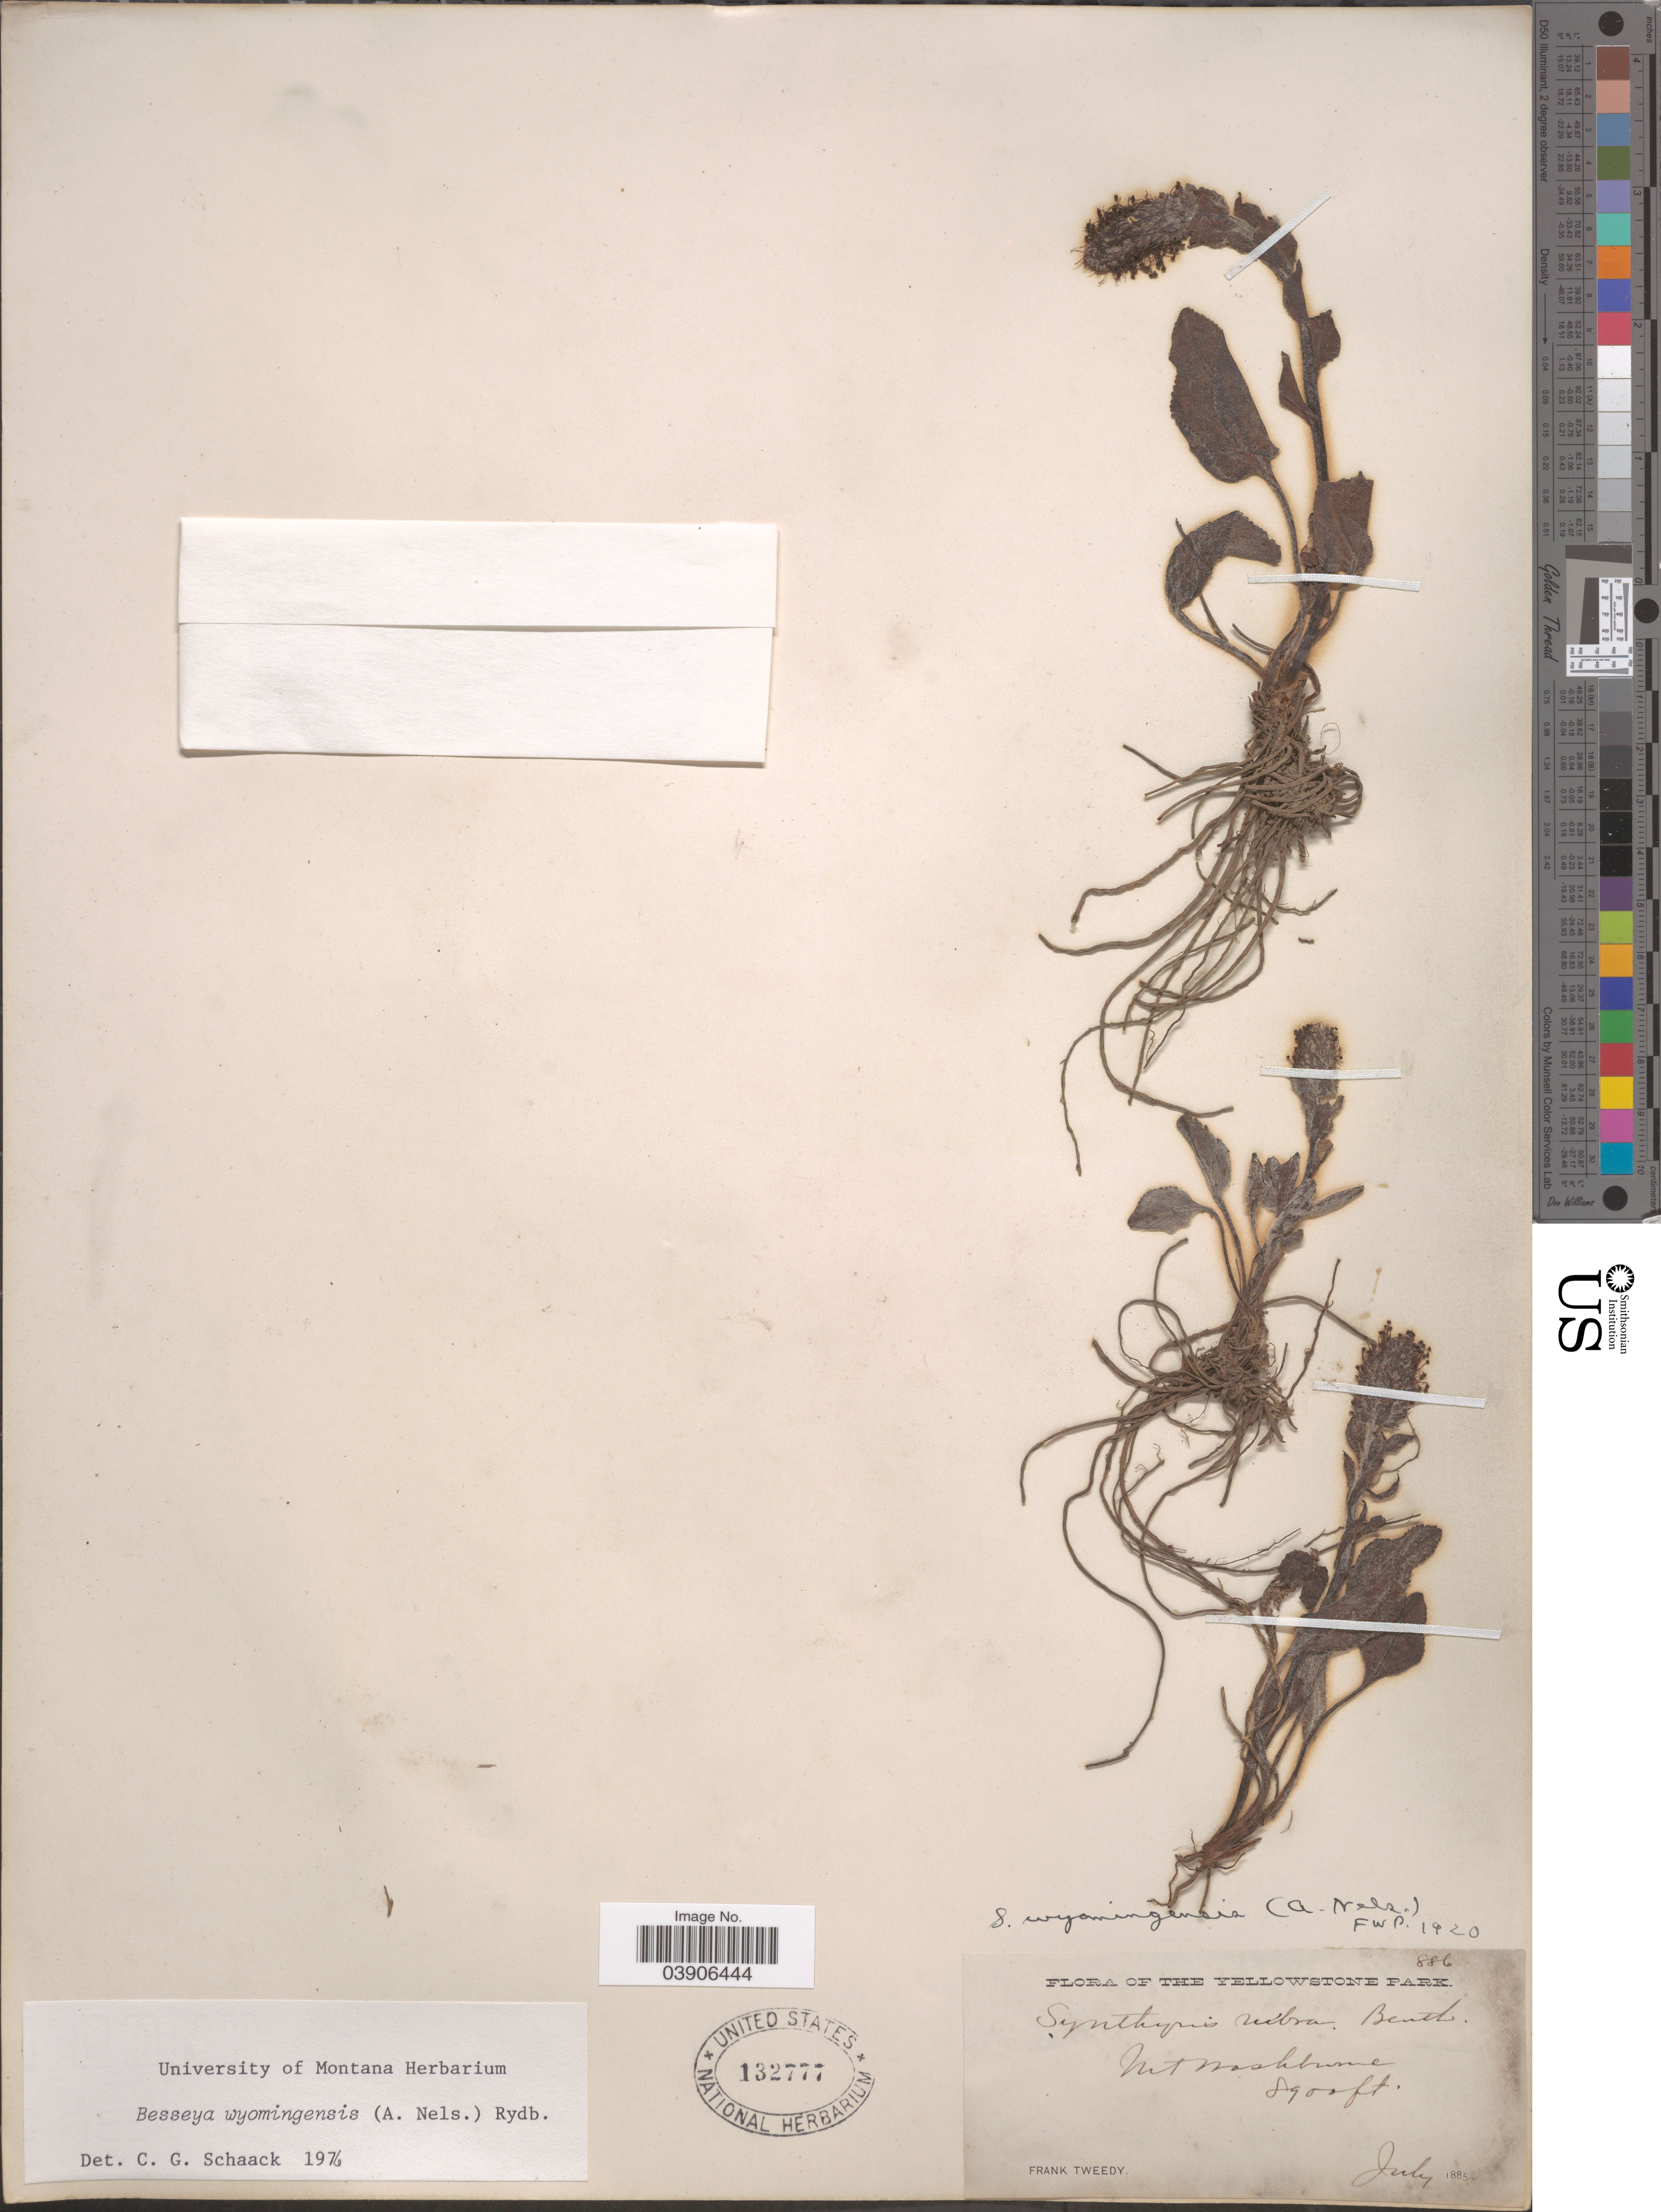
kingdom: Plantae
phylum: Tracheophyta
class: Magnoliopsida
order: Lamiales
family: Plantaginaceae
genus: Synthyris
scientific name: Synthyris wyomingensis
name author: A. Heller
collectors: F. Tweedy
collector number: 886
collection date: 1885-07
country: United States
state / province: Wyoming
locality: The Yellowstone National Park. Mt. Washburn.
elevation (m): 2713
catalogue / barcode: US 132777